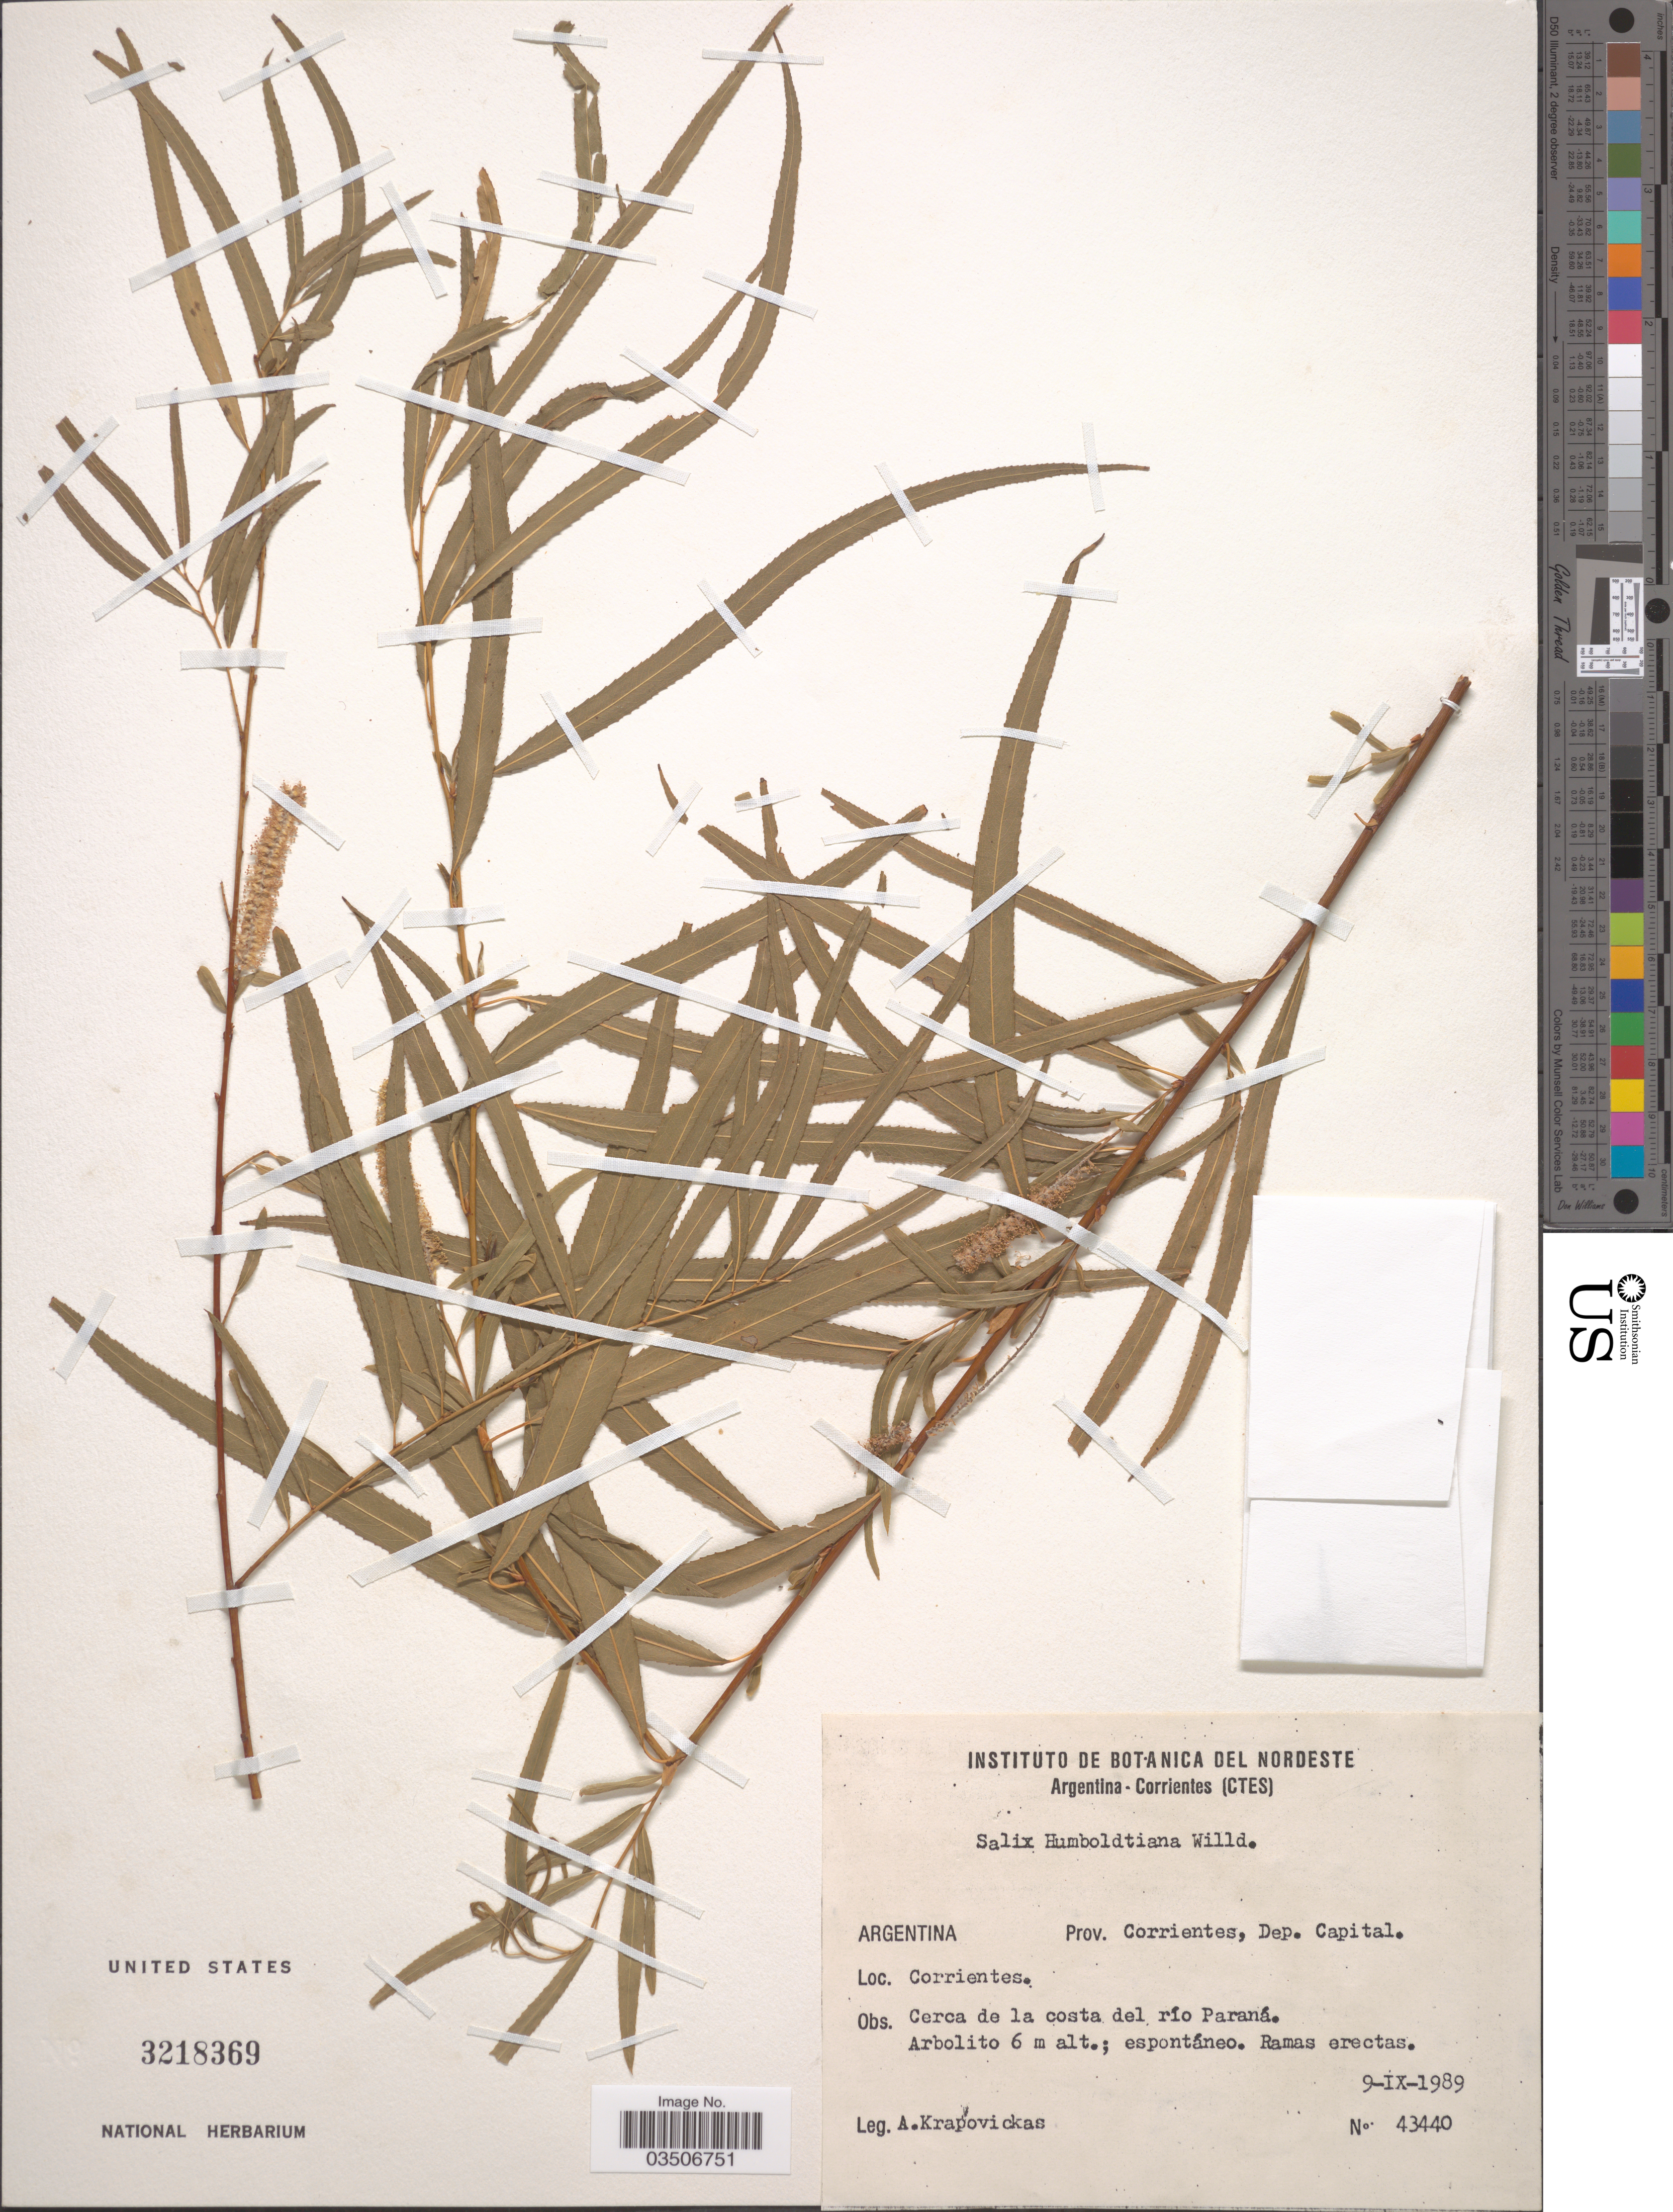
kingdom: Plantae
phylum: Tracheophyta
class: Magnoliopsida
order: Malpighiales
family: Salicaceae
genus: Salix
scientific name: Salix humboldtiana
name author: Willd.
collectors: A. Krapovickas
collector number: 43440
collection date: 1989-09-09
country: Argentina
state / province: Corrientes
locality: Prov. Corrientes, Dep. Capital. Cerca de la costa del río Paraná.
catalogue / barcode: US 3218369